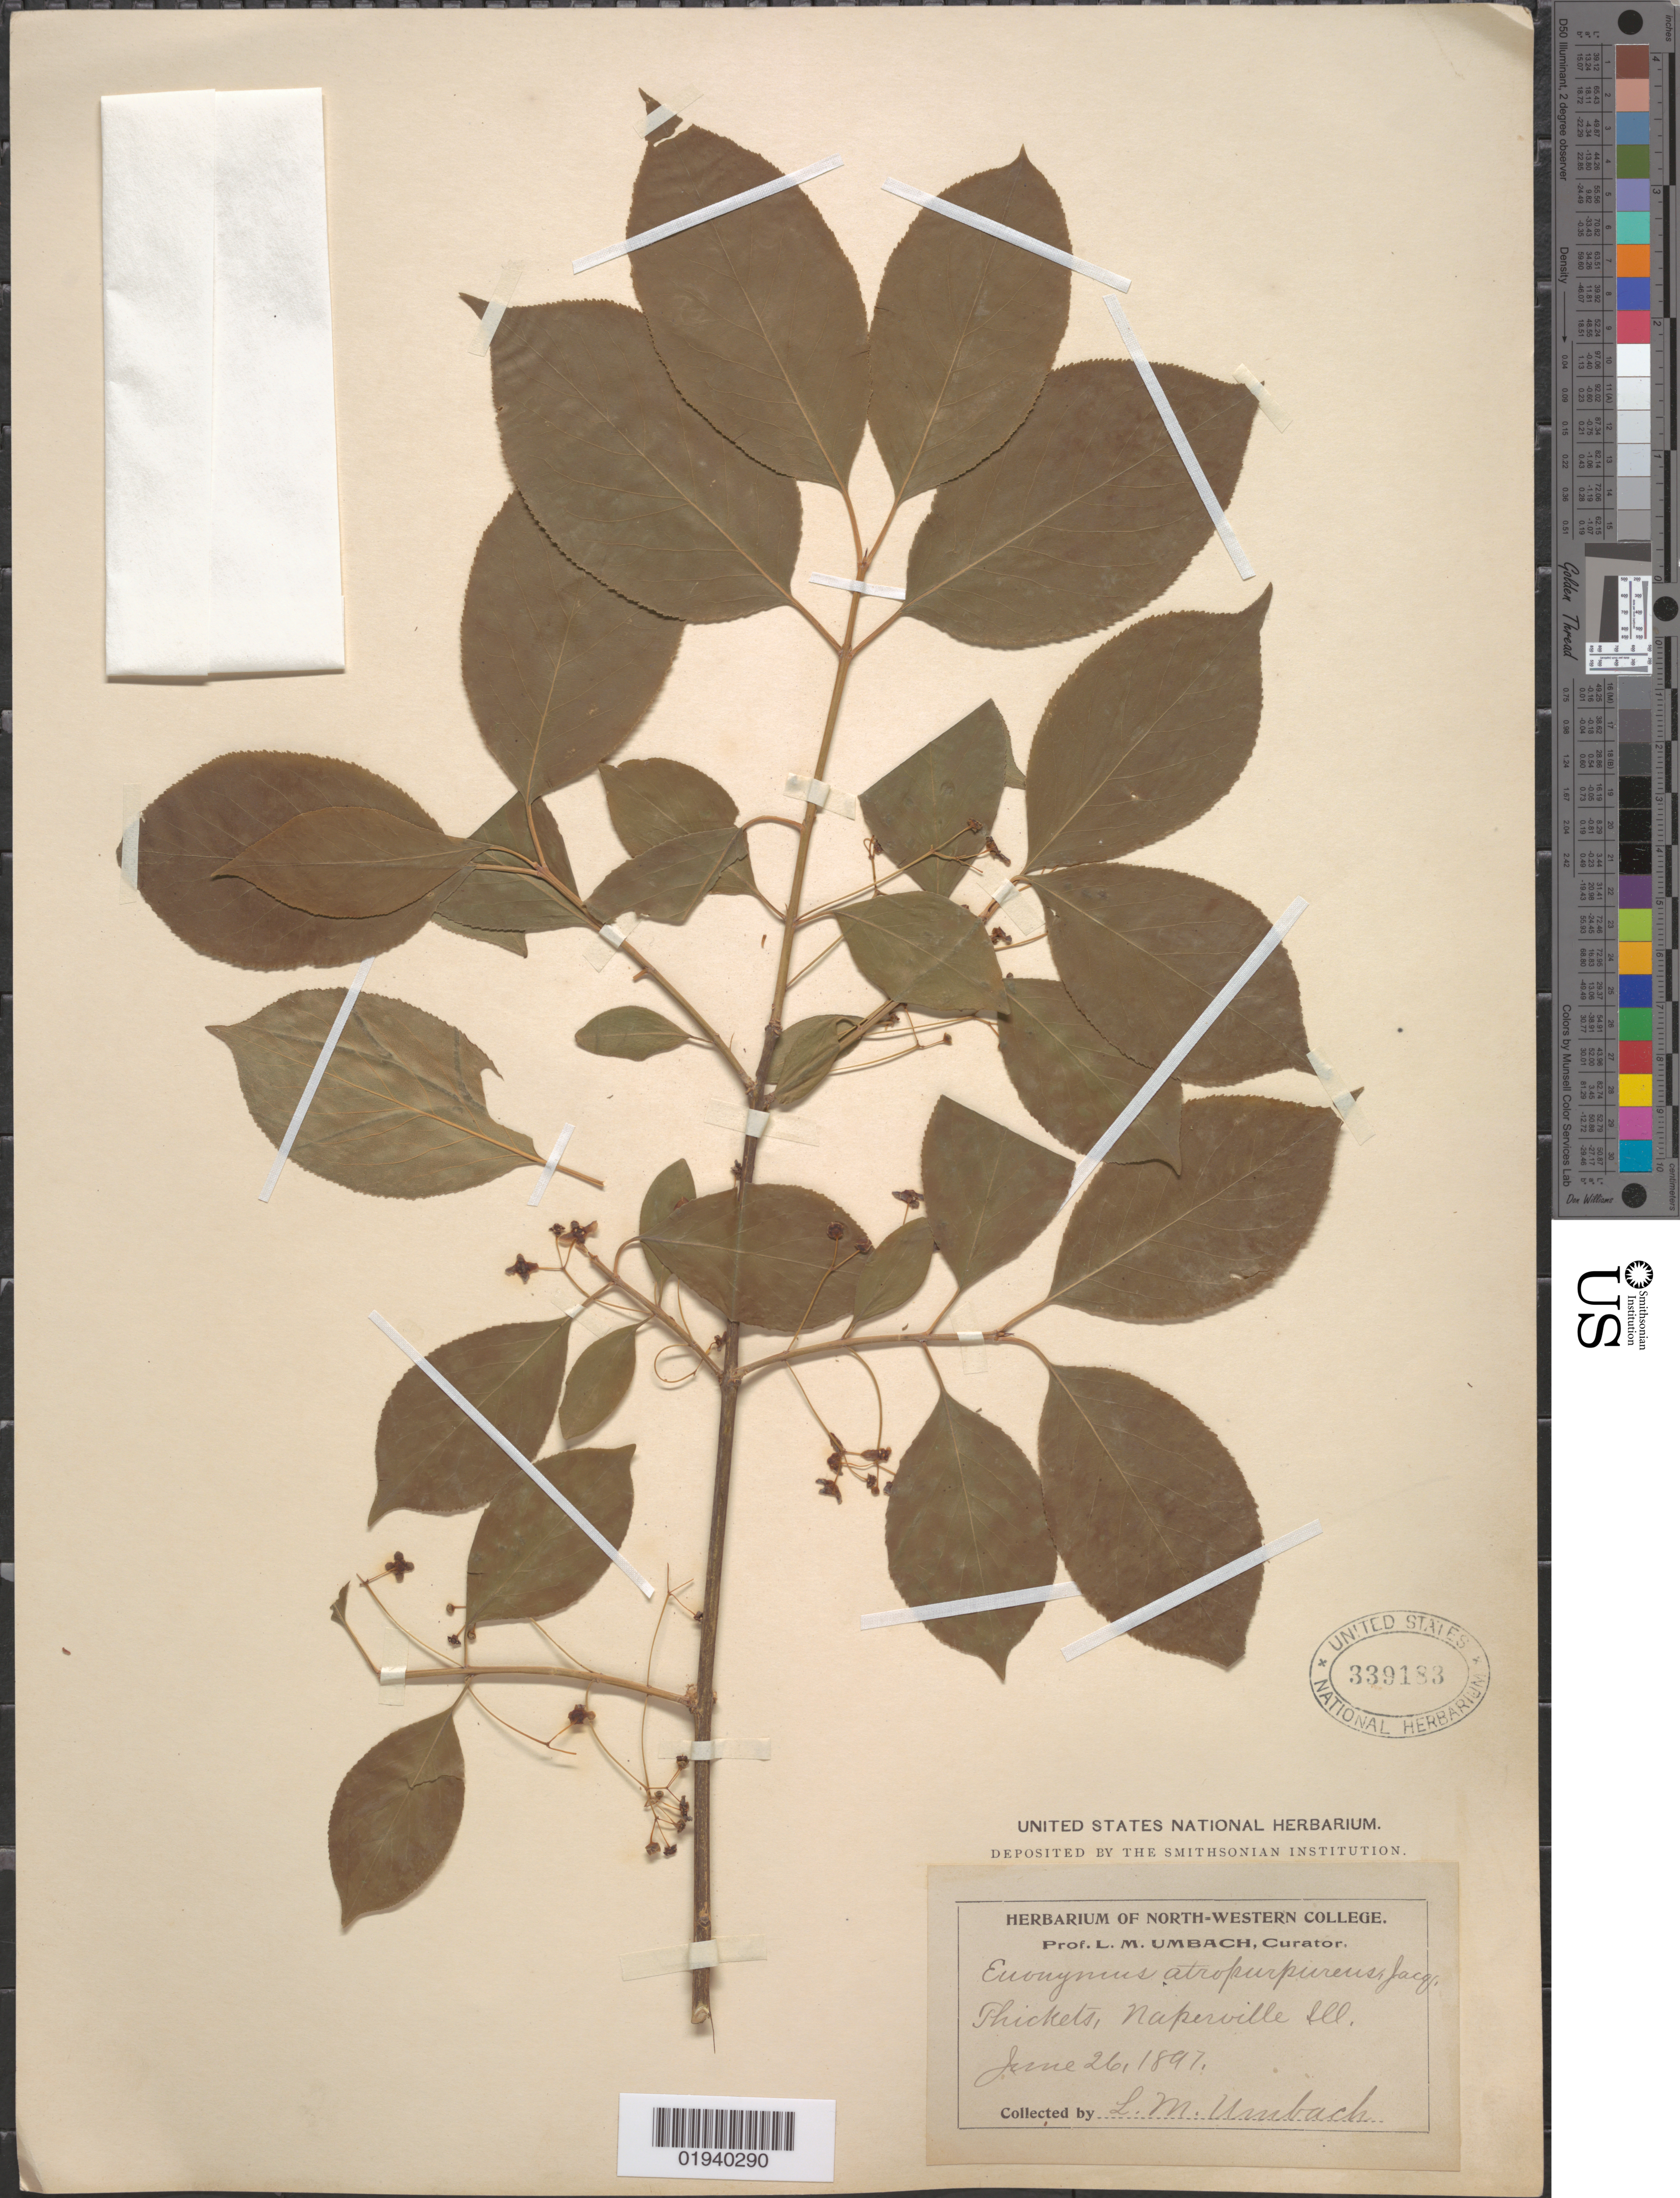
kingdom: Plantae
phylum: Tracheophyta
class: Magnoliopsida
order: Celastrales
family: Celastraceae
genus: Euonymus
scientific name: Euonymus atropurpureus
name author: Jacq.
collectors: L. M. Umbach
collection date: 1897-06-26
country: United States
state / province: Illinois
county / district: Dupage/Will County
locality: Naperville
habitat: Thickets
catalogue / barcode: US 339183